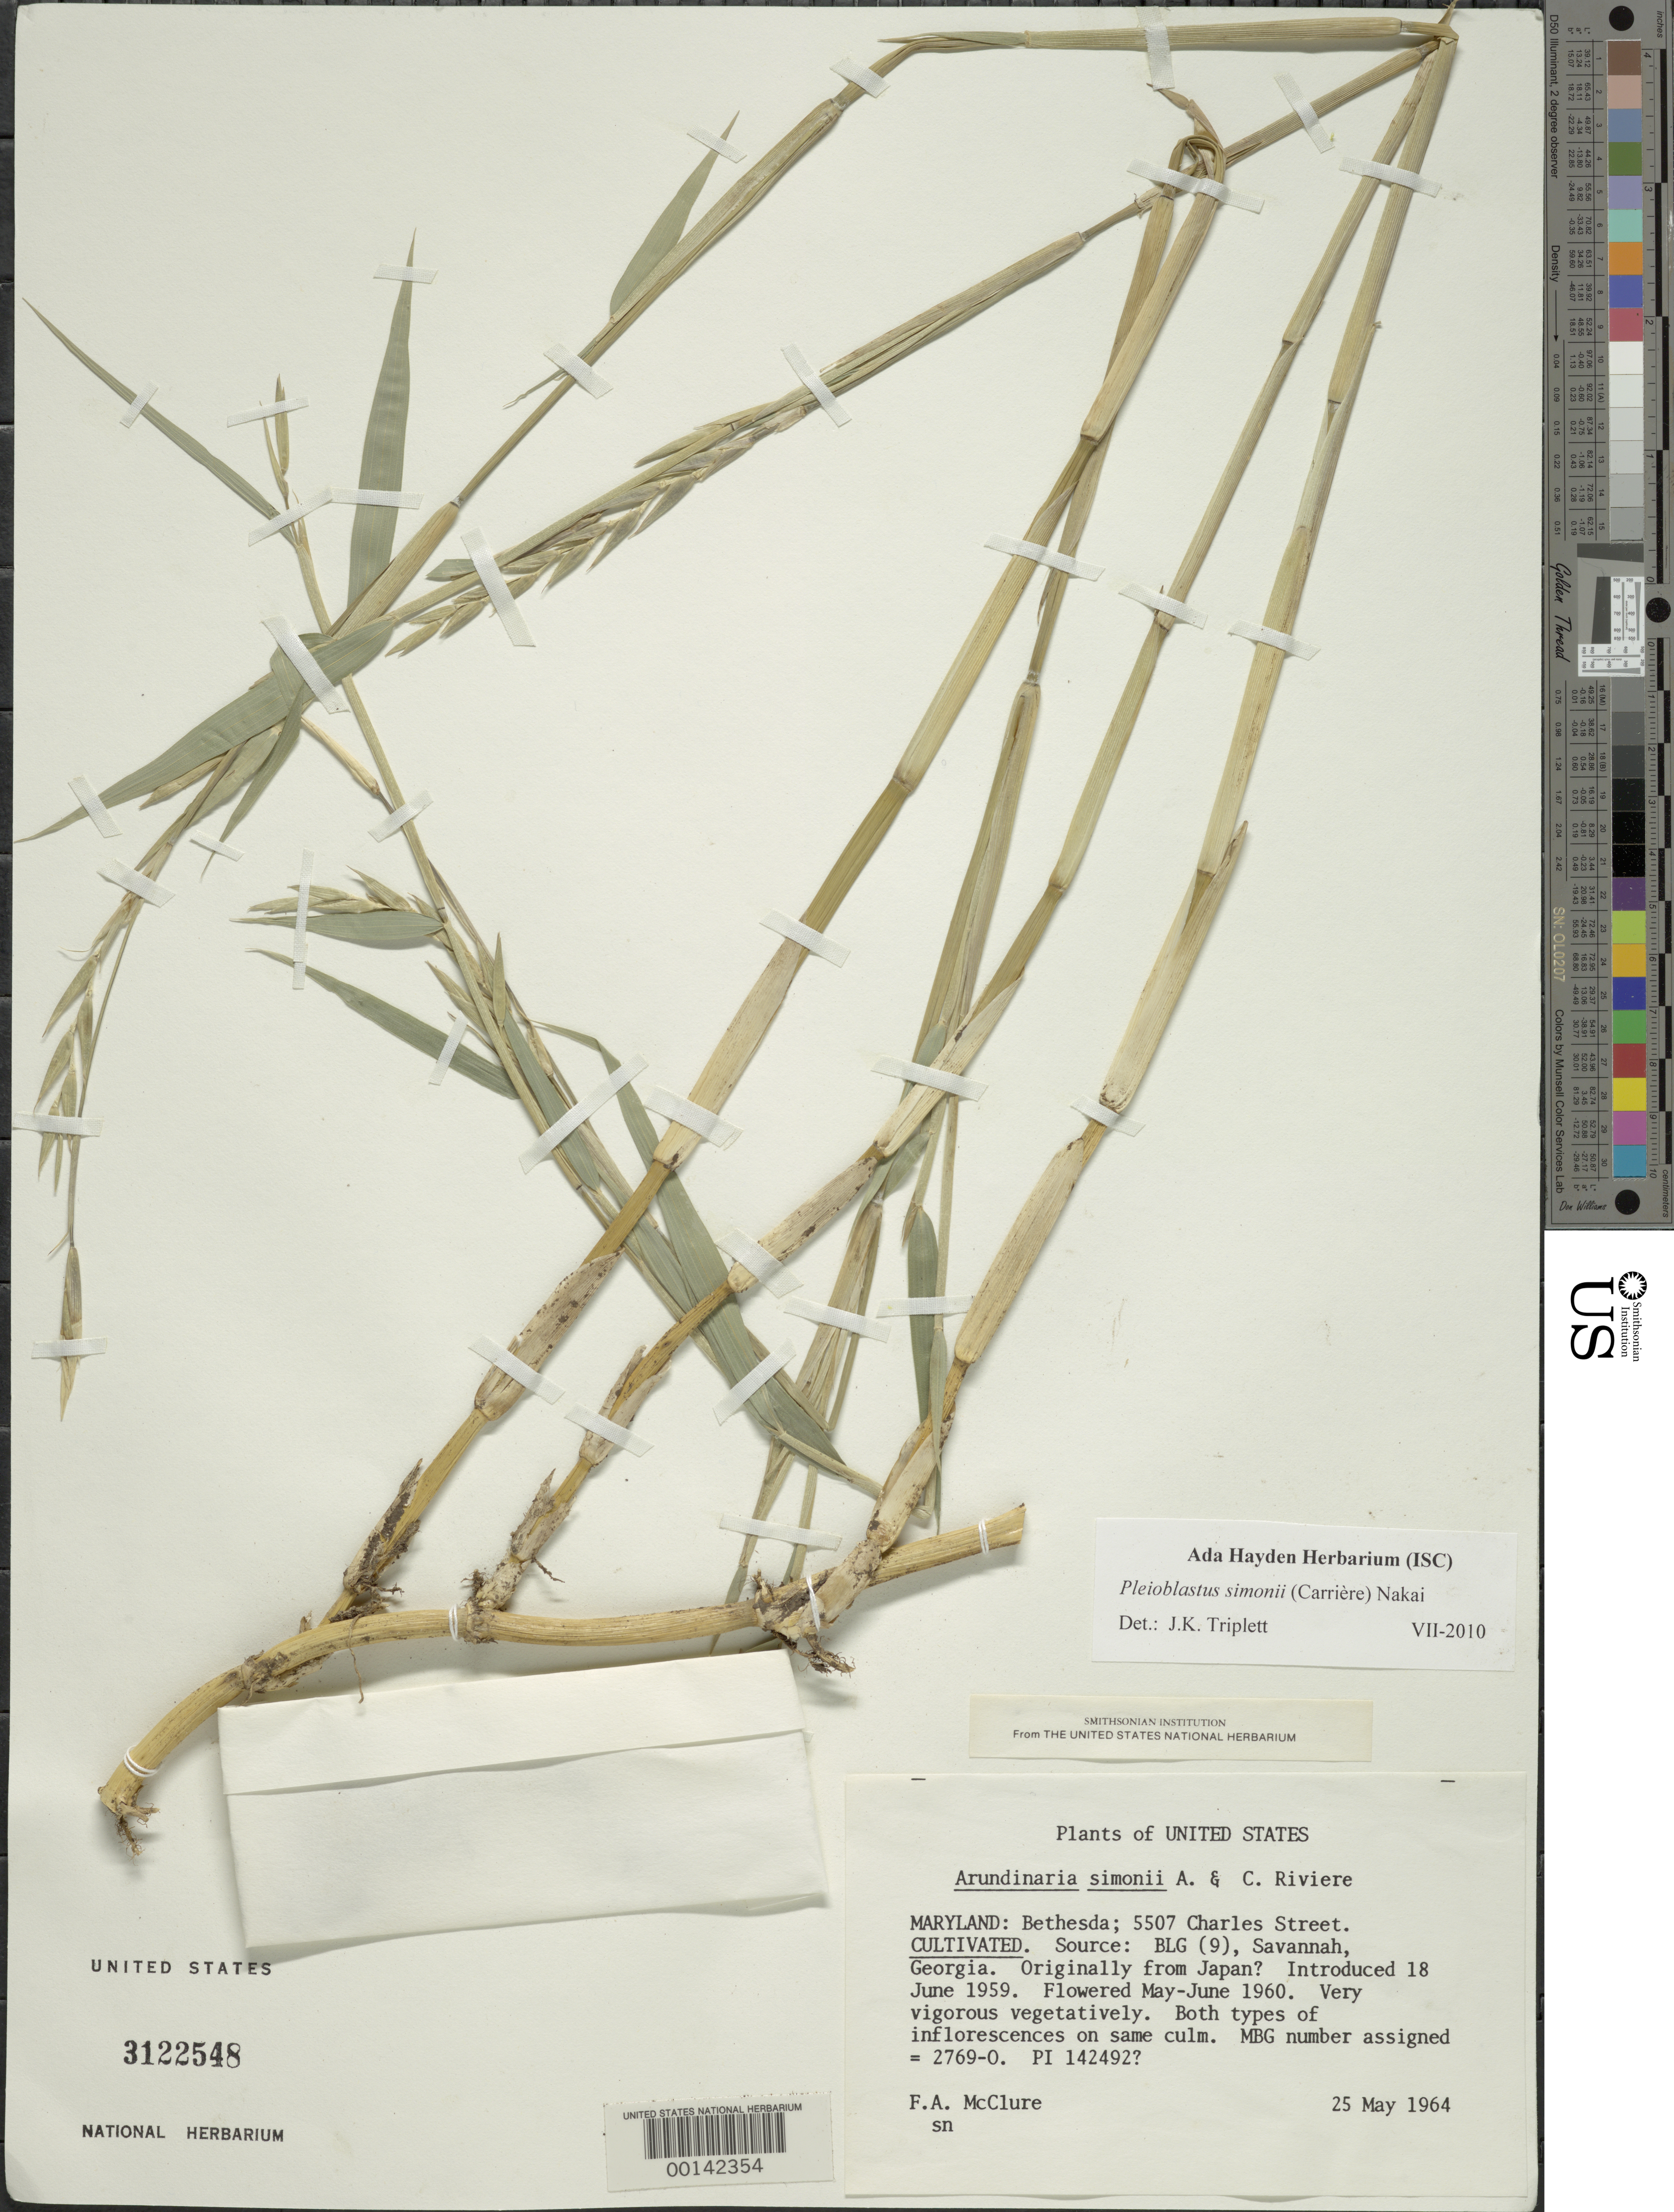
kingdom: Plantae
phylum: Tracheophyta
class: Liliopsida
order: Poales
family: Poaceae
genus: Pleioblastus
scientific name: Pleioblastus simonii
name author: (Carrière) Nakai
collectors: F. A. McClure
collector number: MBG 2769-0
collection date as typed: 25 May 1964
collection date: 1964-05-25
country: United States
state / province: Maryland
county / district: Montgomery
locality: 5507 Charles Street, Bethesda (McClure's garden)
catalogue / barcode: US 3122548